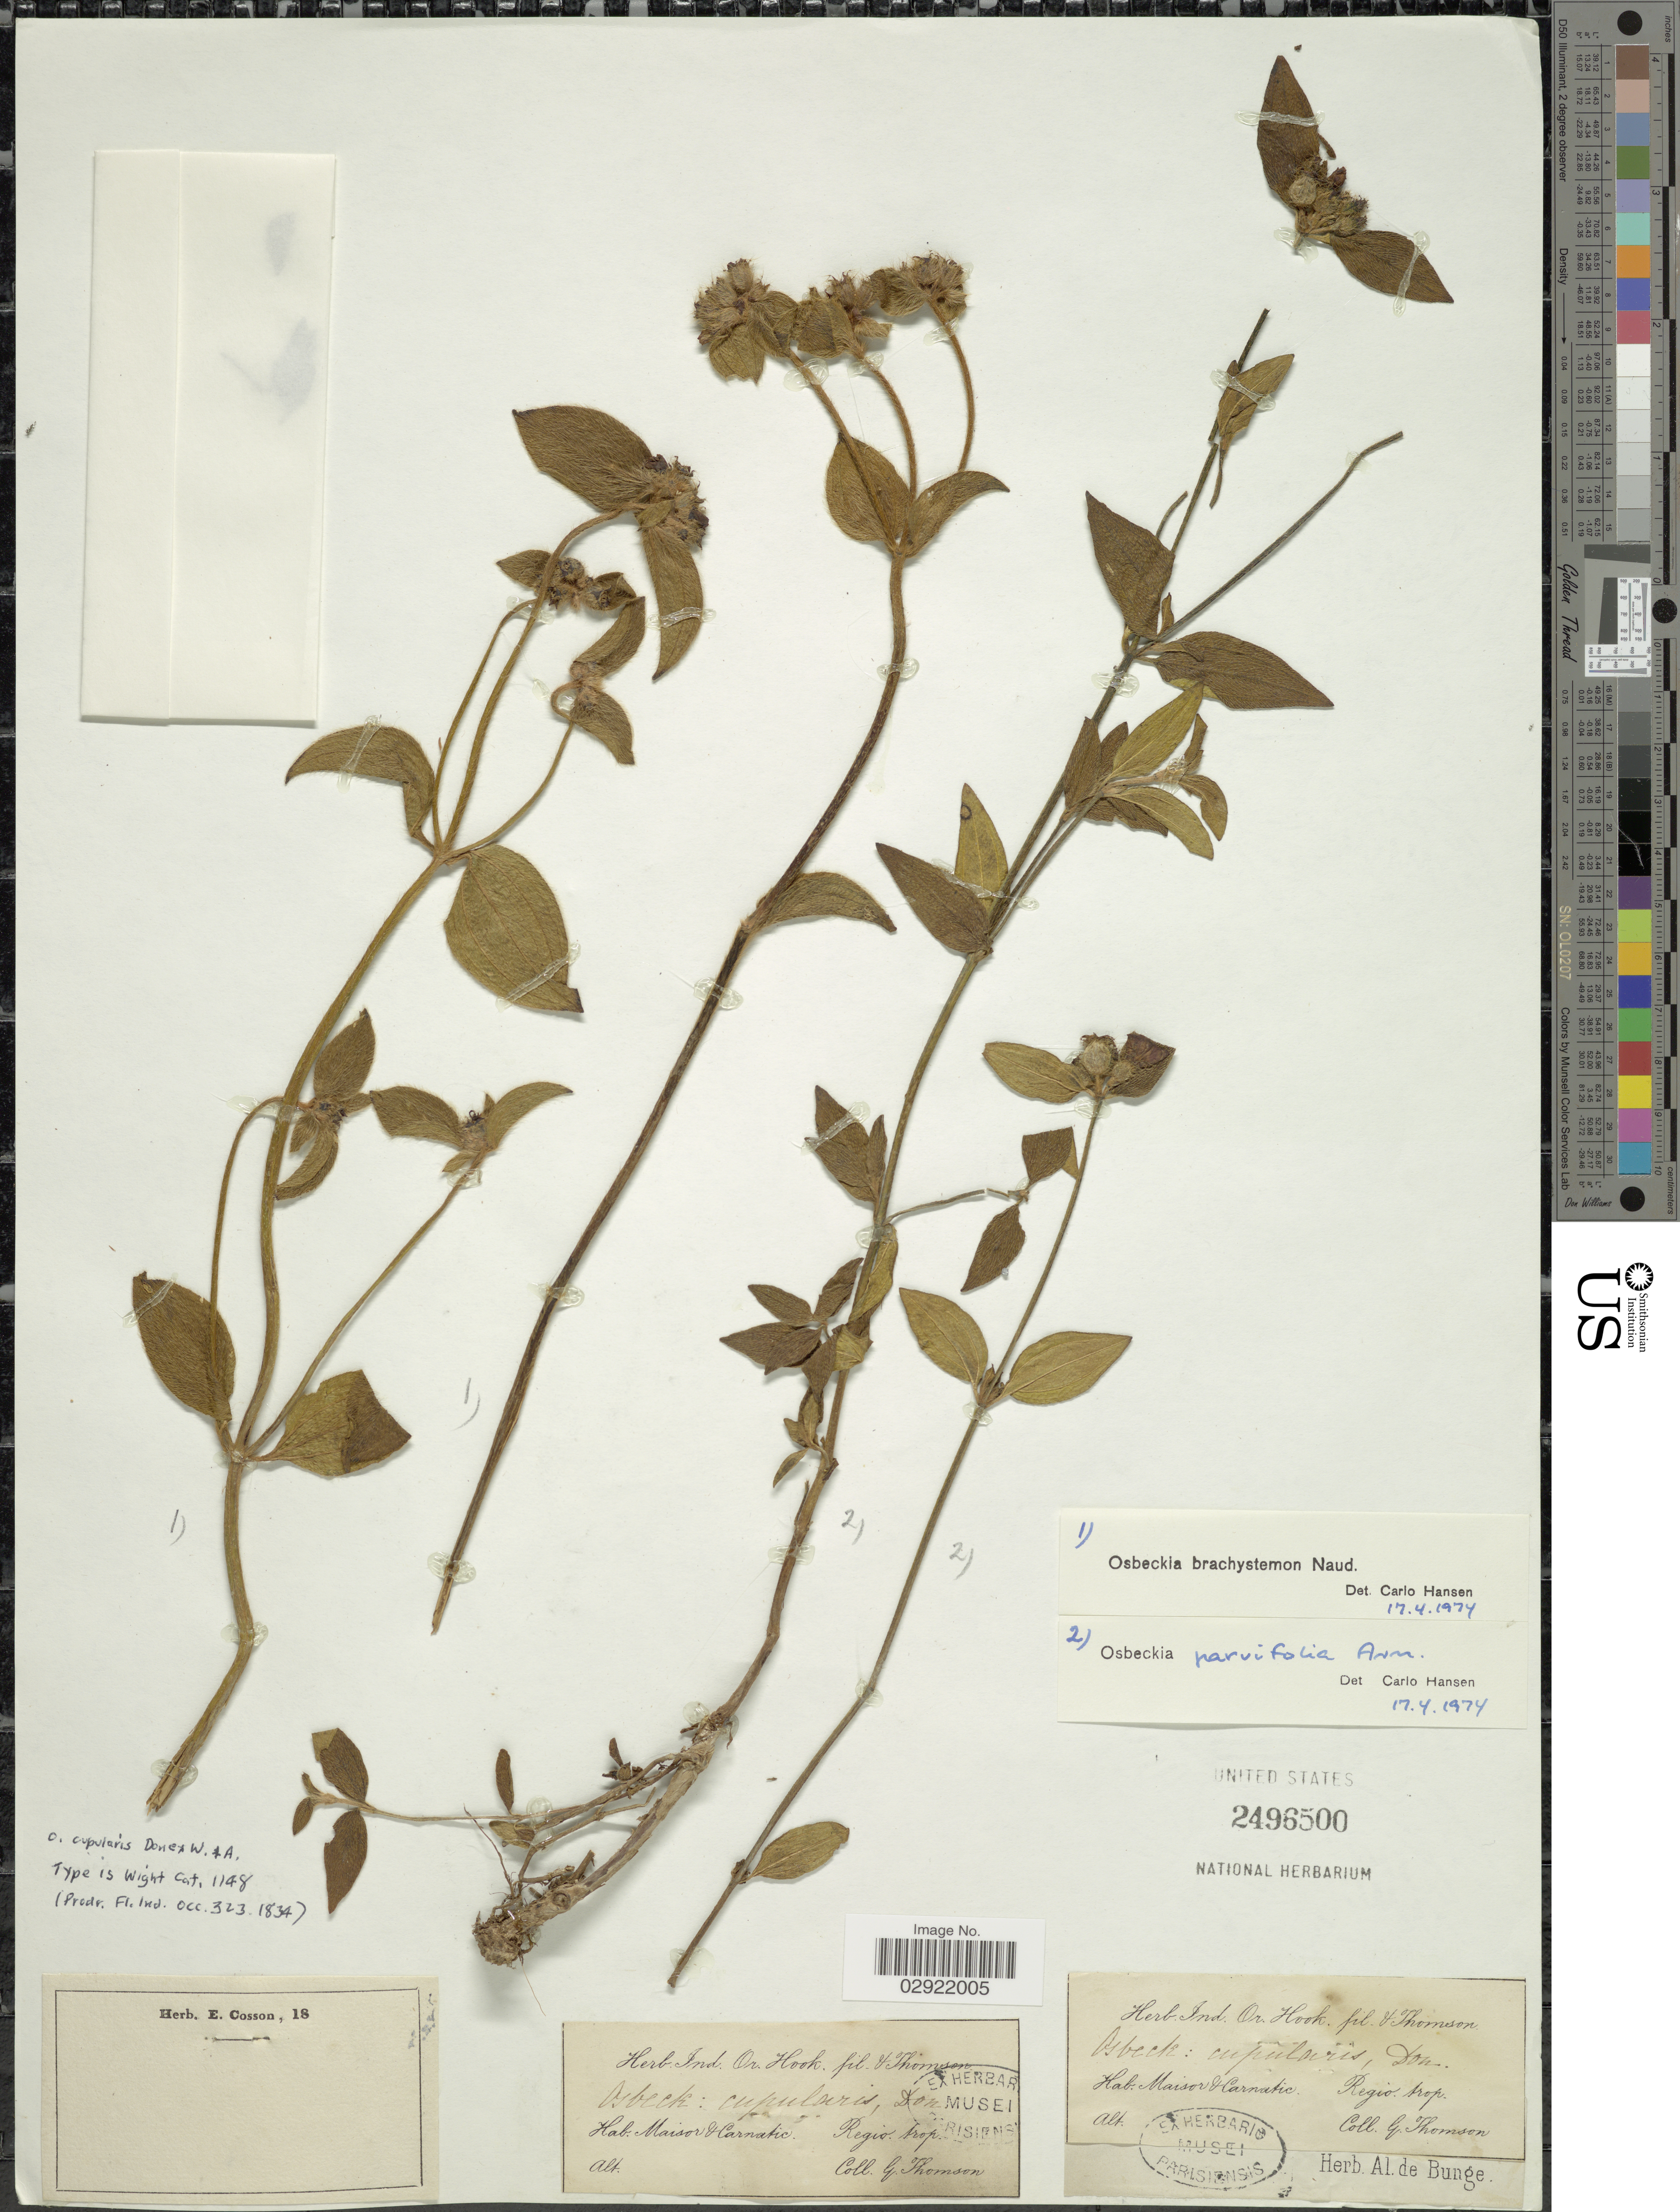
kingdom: Plantae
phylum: Tracheophyta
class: Magnoliopsida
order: Myrtales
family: Melastomataceae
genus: Osbeckia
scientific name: Osbeckia brachystemon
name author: Naudin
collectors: G. Thomson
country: India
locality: Maisor & Carnatic. Regio trop.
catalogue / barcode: US 2496500